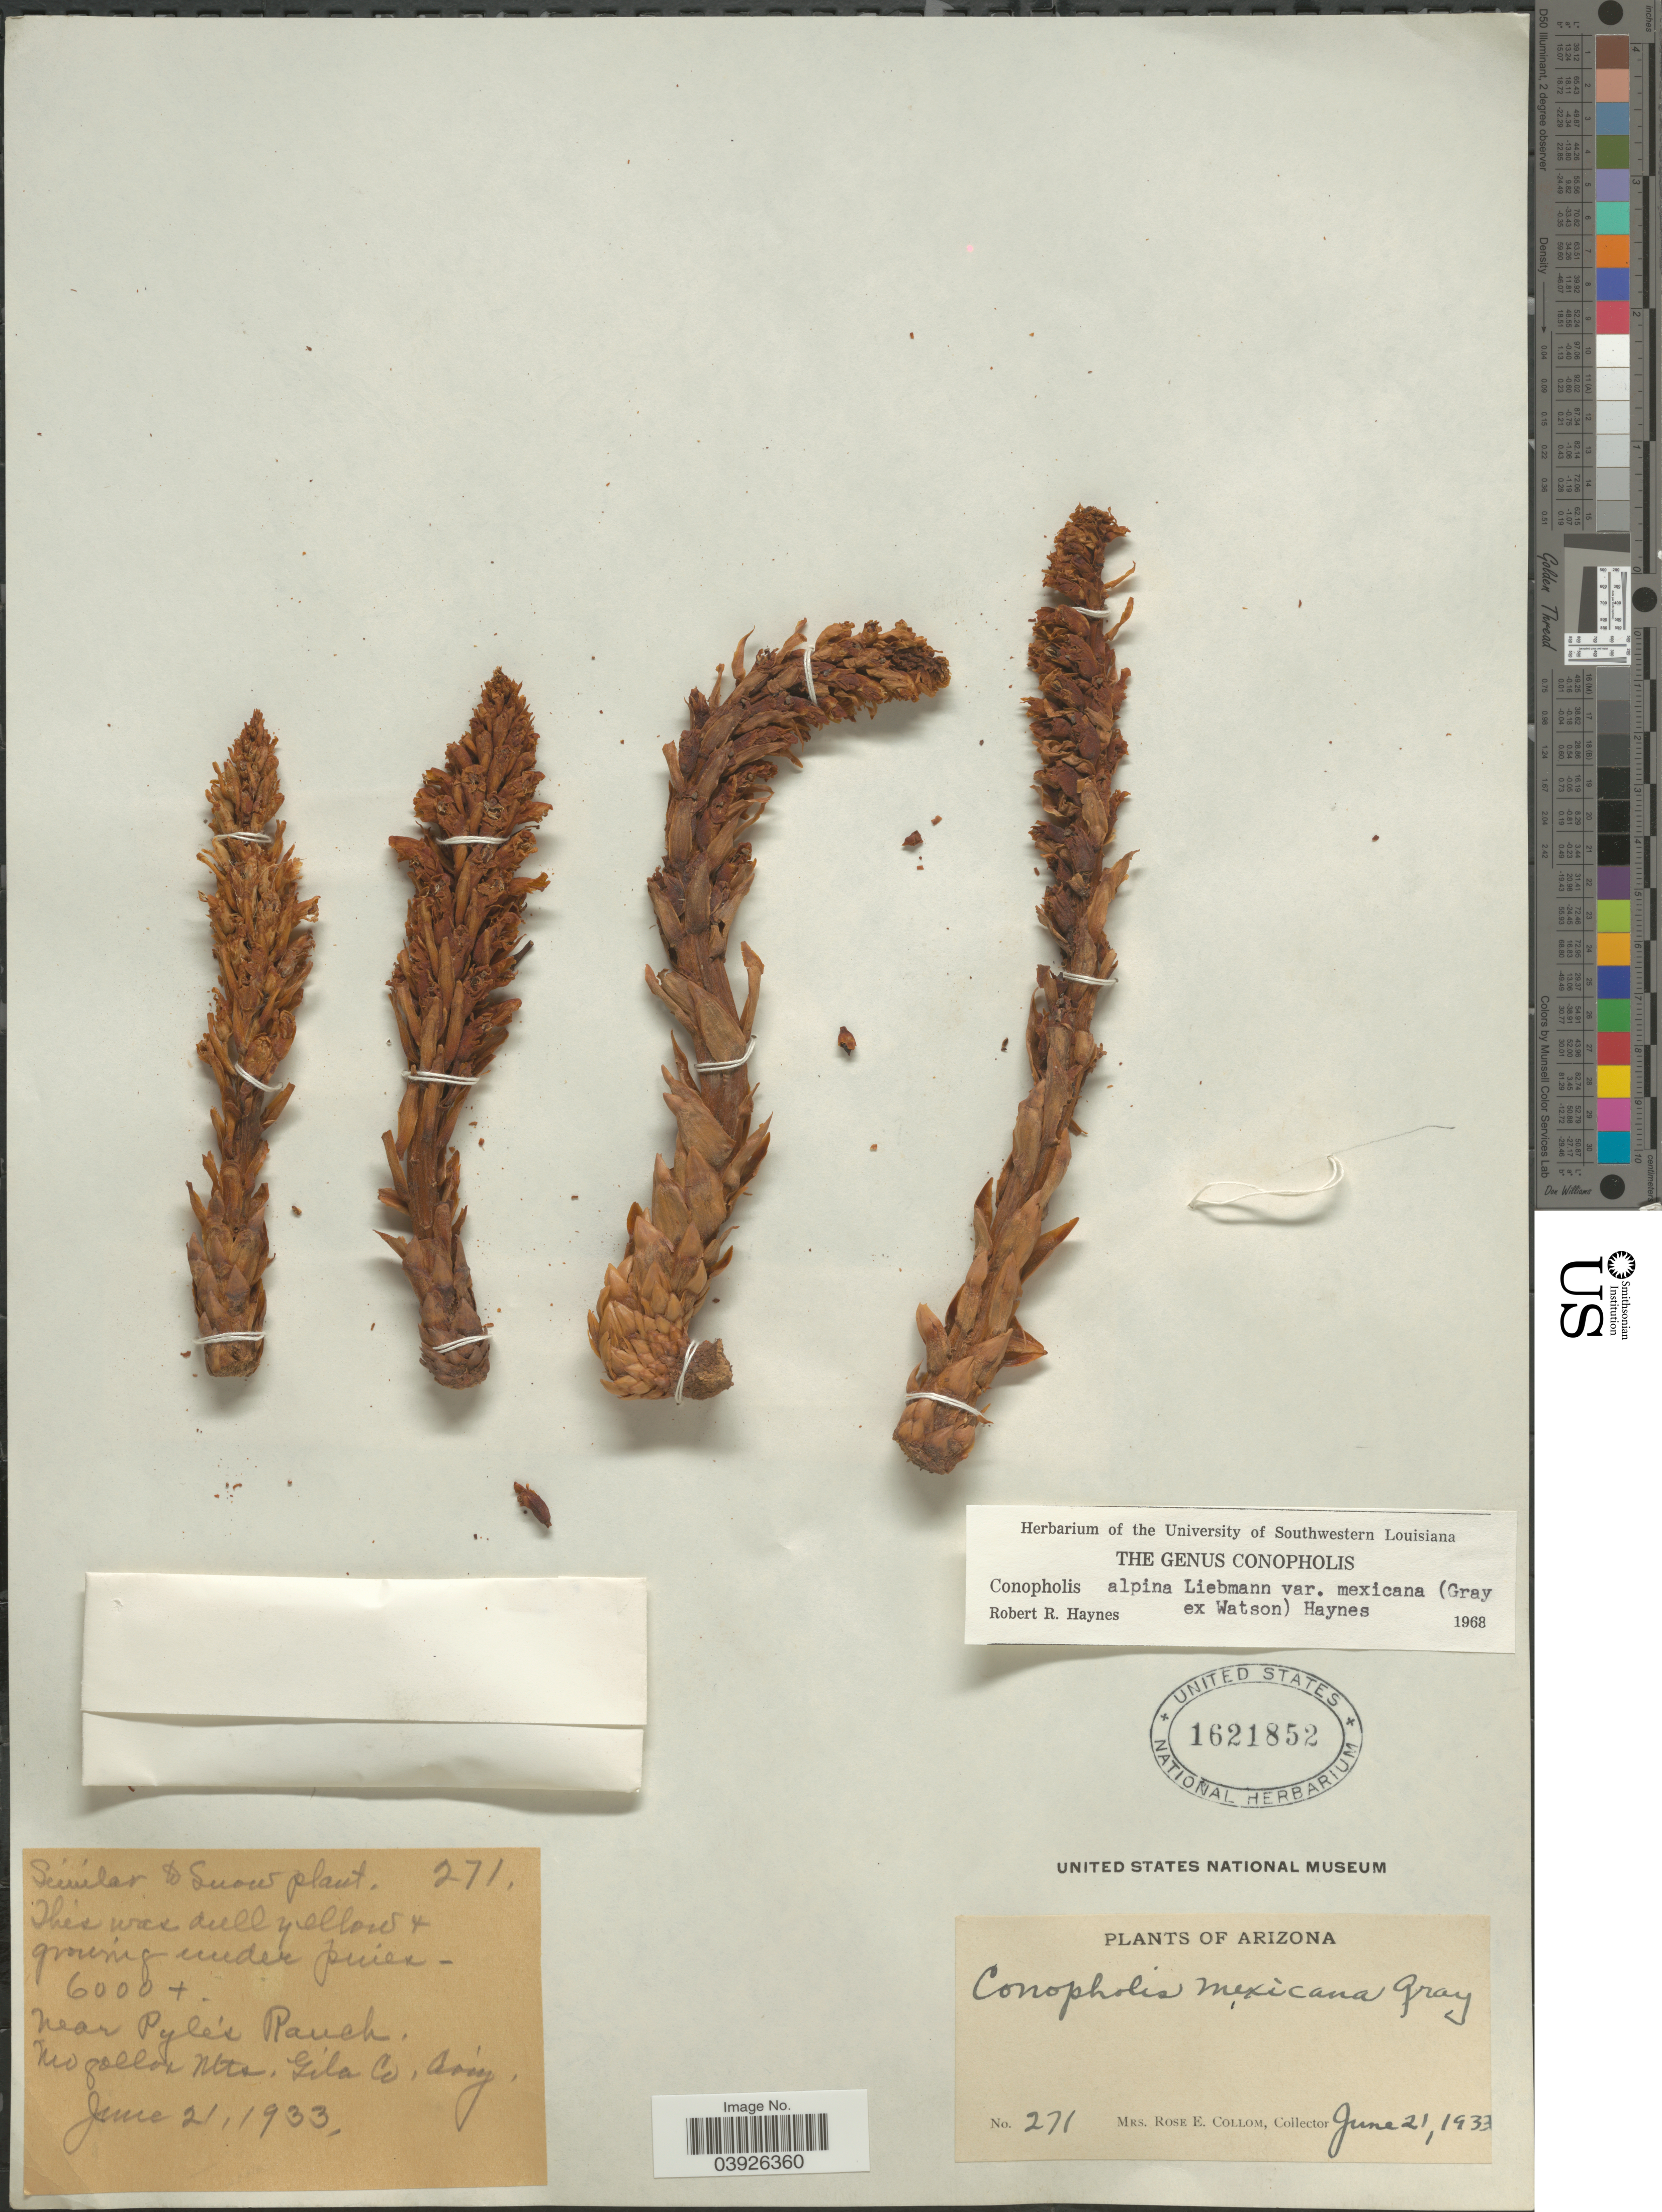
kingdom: Plantae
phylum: Tracheophyta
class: Magnoliopsida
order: Lamiales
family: Orobanchaceae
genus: Conopholis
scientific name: Conopholis alpina var. mexicana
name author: (A. Gray ex S. Watson) R.R. Haynes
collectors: R. E. Collom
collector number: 271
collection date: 1933-06-21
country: United States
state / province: Arizona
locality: Near Pyle's Ranch. Mogollon Mts. Gila Co.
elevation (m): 1829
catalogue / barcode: US 1621852